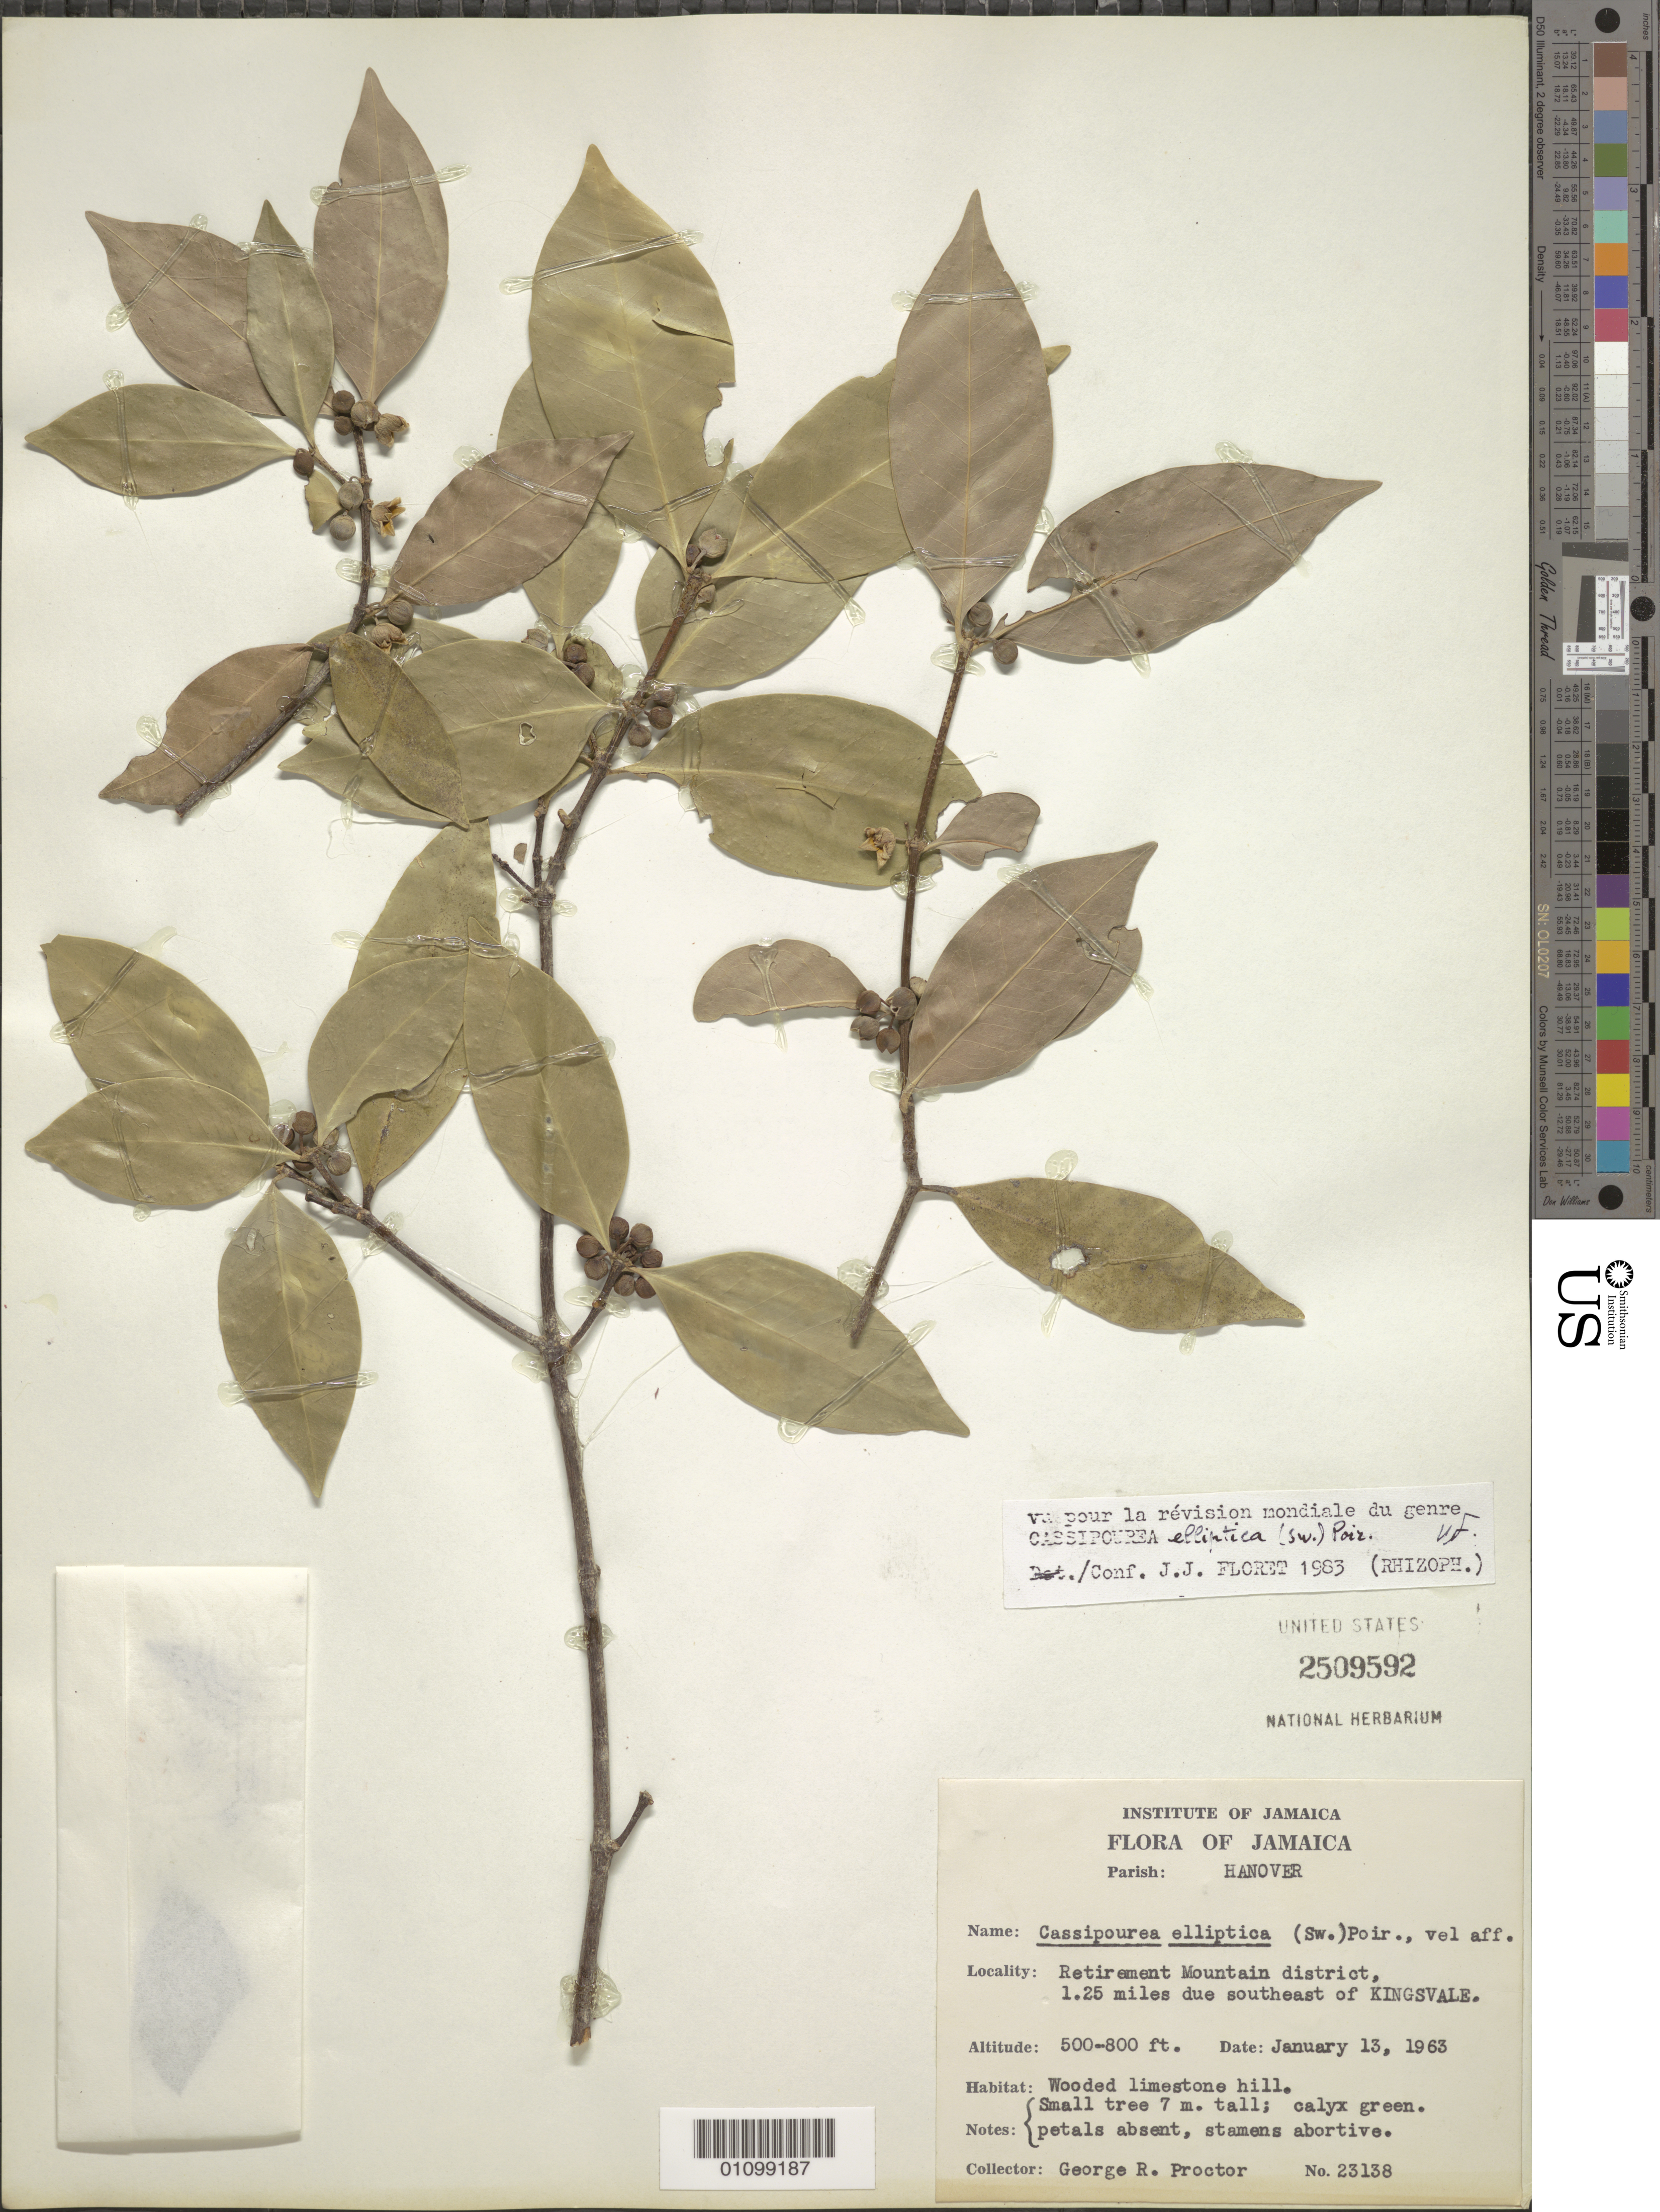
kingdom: Plantae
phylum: Tracheophyta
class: Magnoliopsida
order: Malpighiales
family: Rhizophoraceae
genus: Cassipourea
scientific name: Cassipourea elliptica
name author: (Sw.) Poir.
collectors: G. R. Proctor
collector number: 23138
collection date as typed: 13 Jan 1963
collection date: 1963-01-13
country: Jamaica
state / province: Hanover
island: Jamaica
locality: Retirement Mountain district. 1.25 miles SE of Kingsvale. Habitat wooded limestone hill.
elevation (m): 152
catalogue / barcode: US 2509592